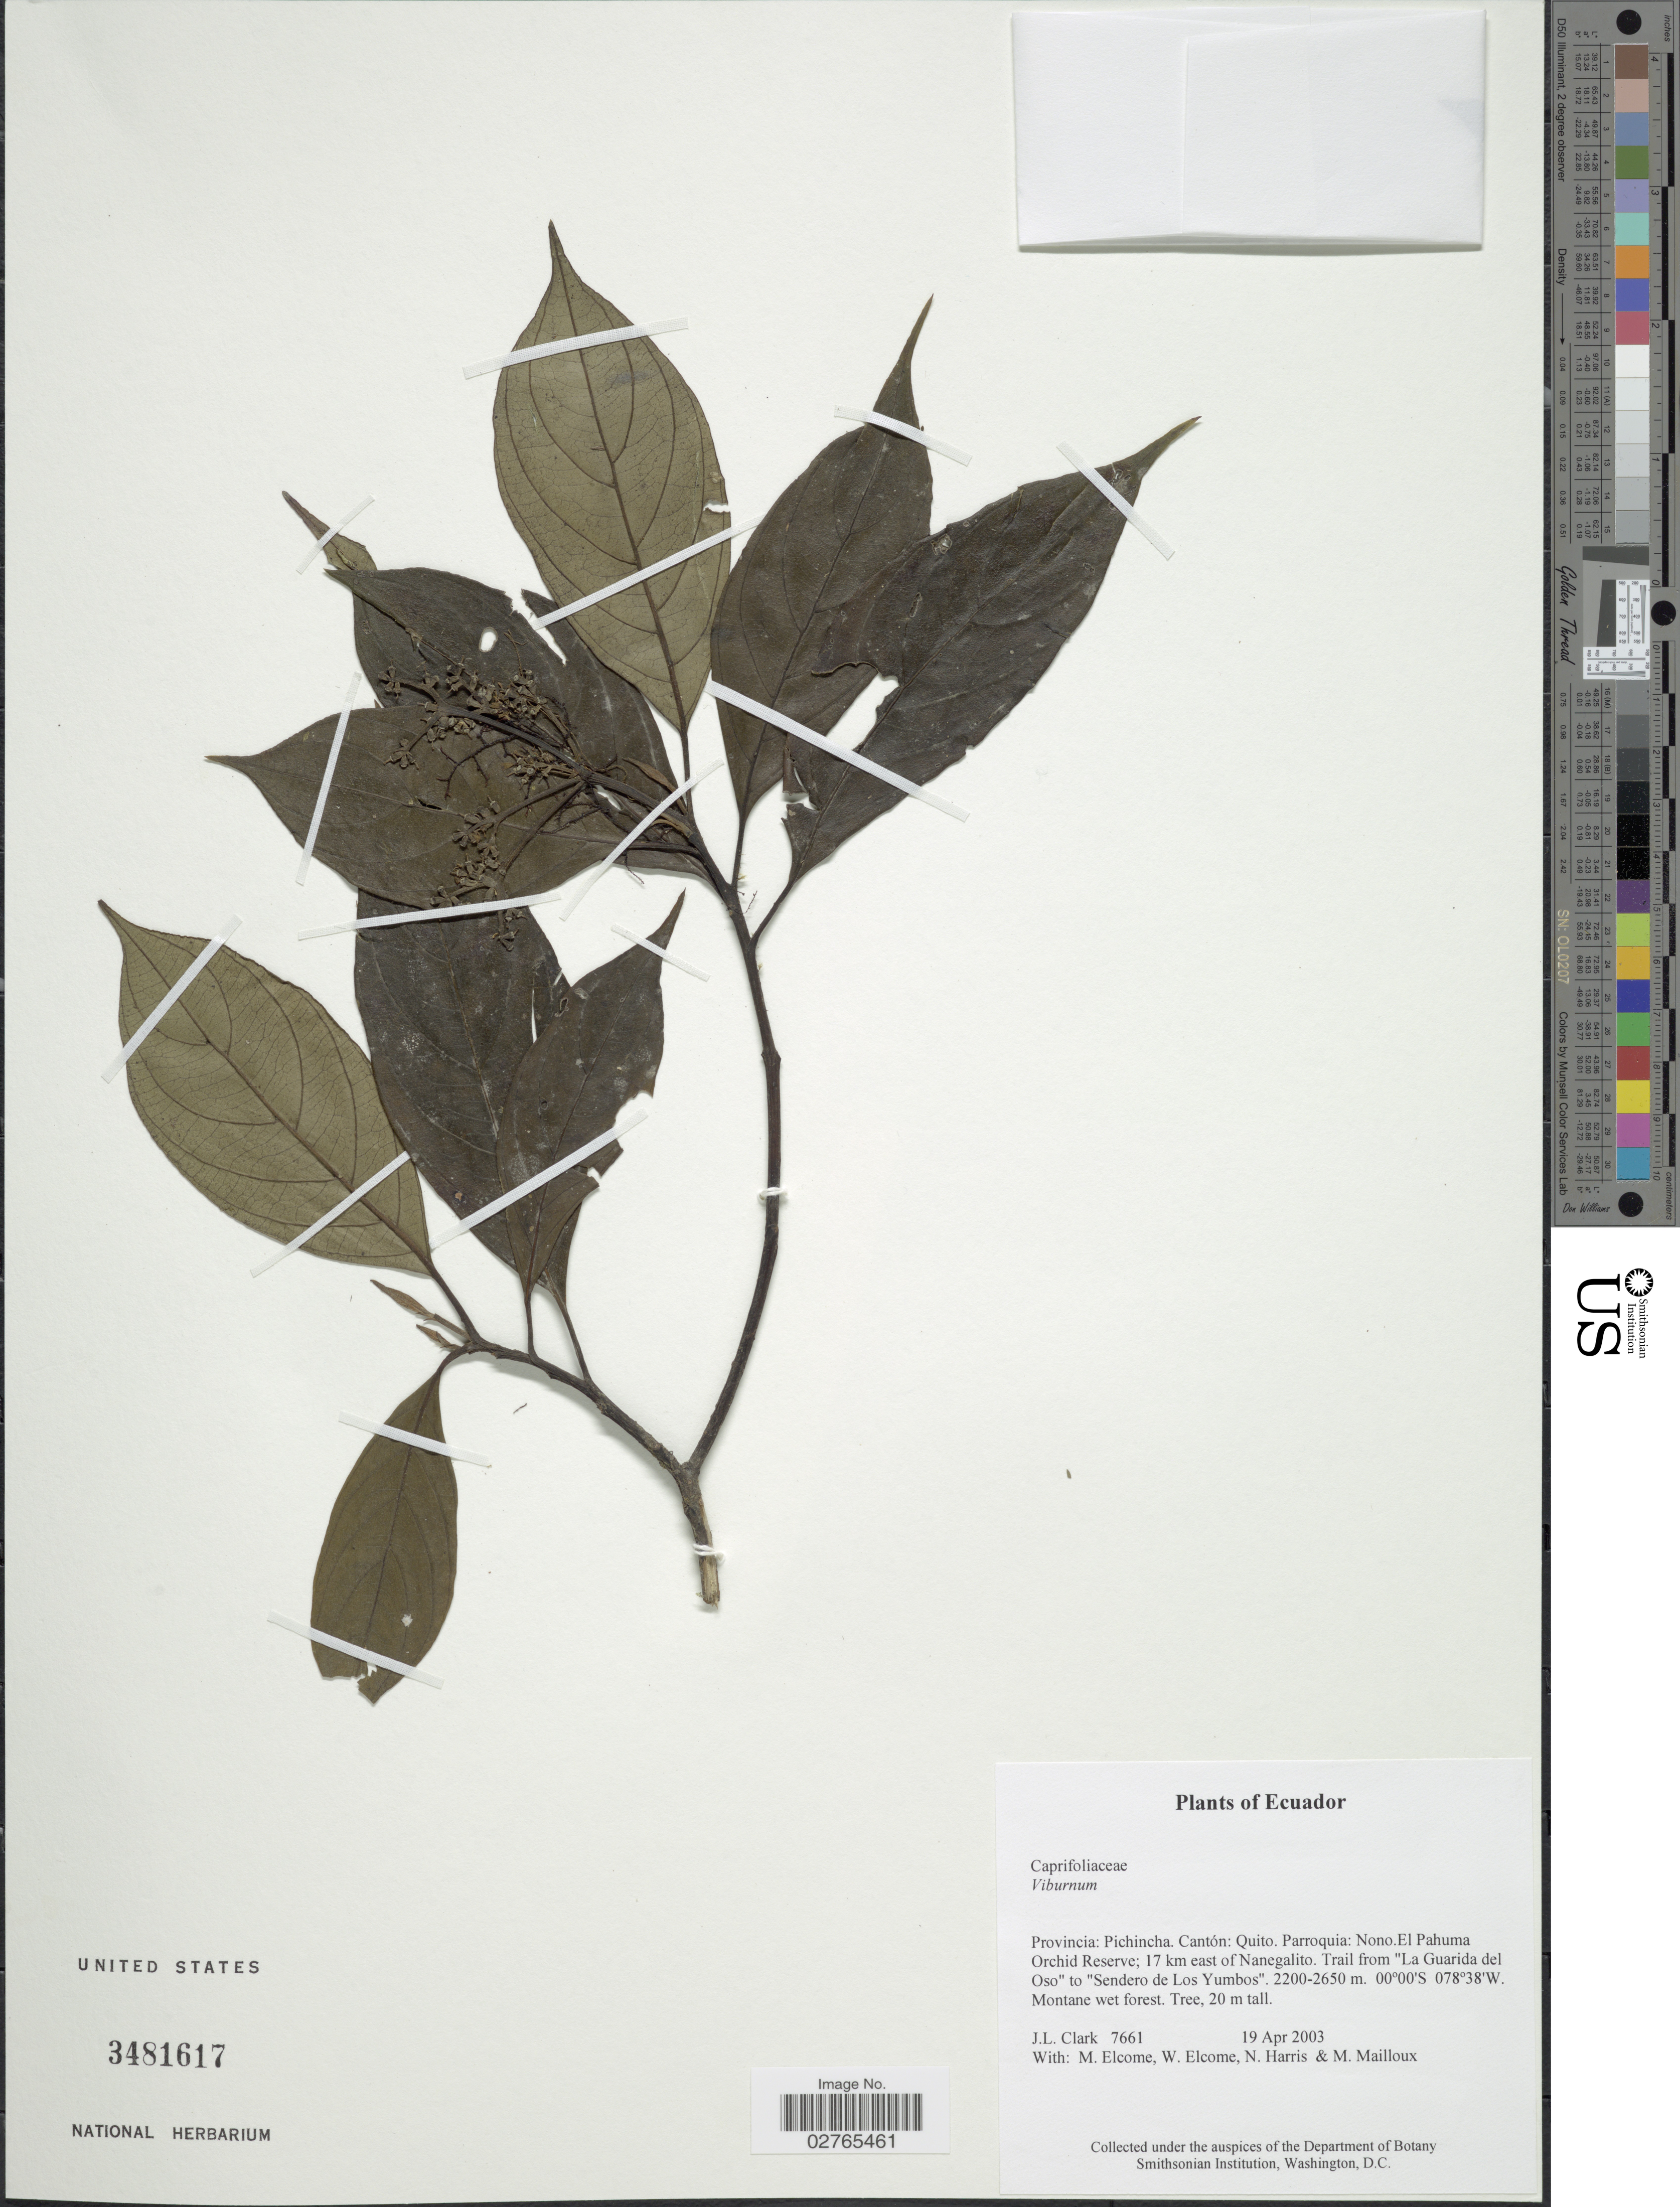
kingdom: Plantae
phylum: Tracheophyta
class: Magnoliopsida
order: Dipsacales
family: Viburnaceae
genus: Viburnum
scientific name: Viburnum sp.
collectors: J. L. Clark, M. Elcome, W. Elcome, N. Harris & M. Mailloux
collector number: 7661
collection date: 2003-04-19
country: Ecuador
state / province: Pichincha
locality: Cantón: Quito. Parroquia: Nono. El Pahuma Orchid Reserve; 17 km east of Nanegalito. Trail from "La Guarida del Oso" to "Sendero de Los Yumbos".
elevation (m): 2200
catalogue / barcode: US 3481617